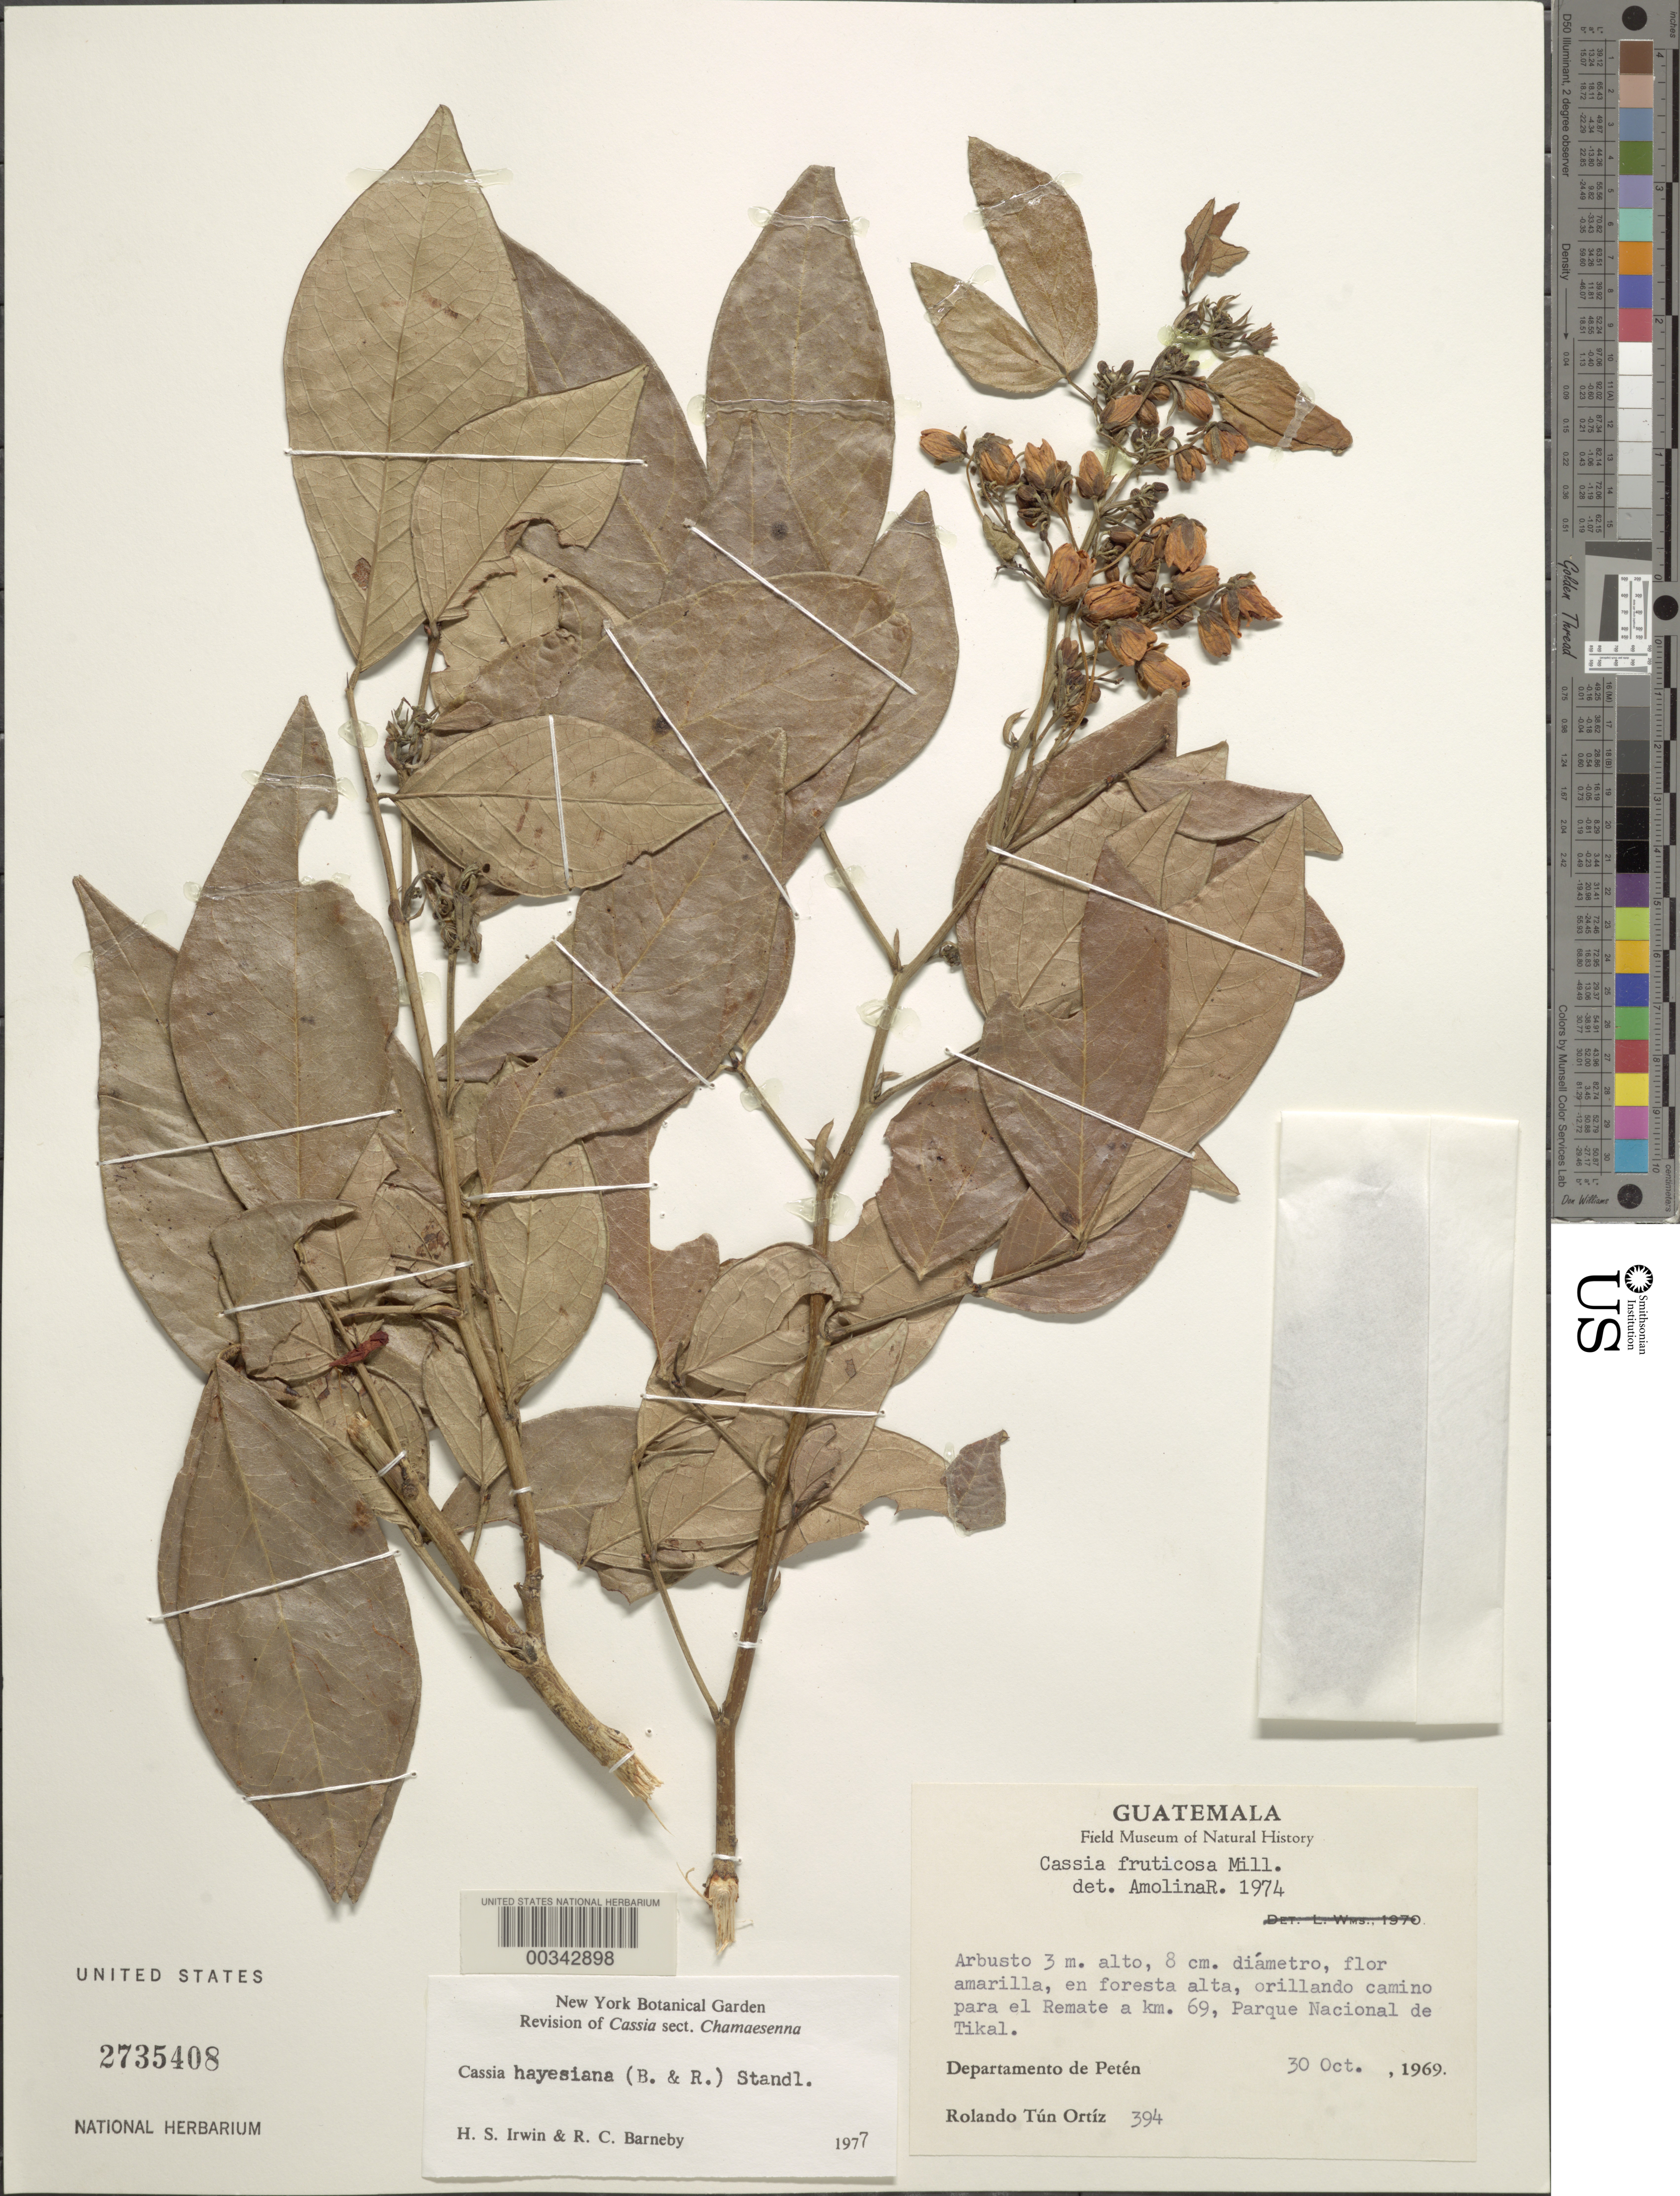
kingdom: Plantae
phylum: Tracheophyta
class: Magnoliopsida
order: Fabales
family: Fabaceae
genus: Senna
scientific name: Senna hayesiana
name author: (Britton & Rose) H.S. Irwin & Barneby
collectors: R. Tún Ortiz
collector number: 394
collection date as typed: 30 Oct 1969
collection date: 1969-10-30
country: Guatemala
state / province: El Petén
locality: Road to El Remate by km 69, Parque Nacional de Tikal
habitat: Edge of road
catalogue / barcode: US 2735408